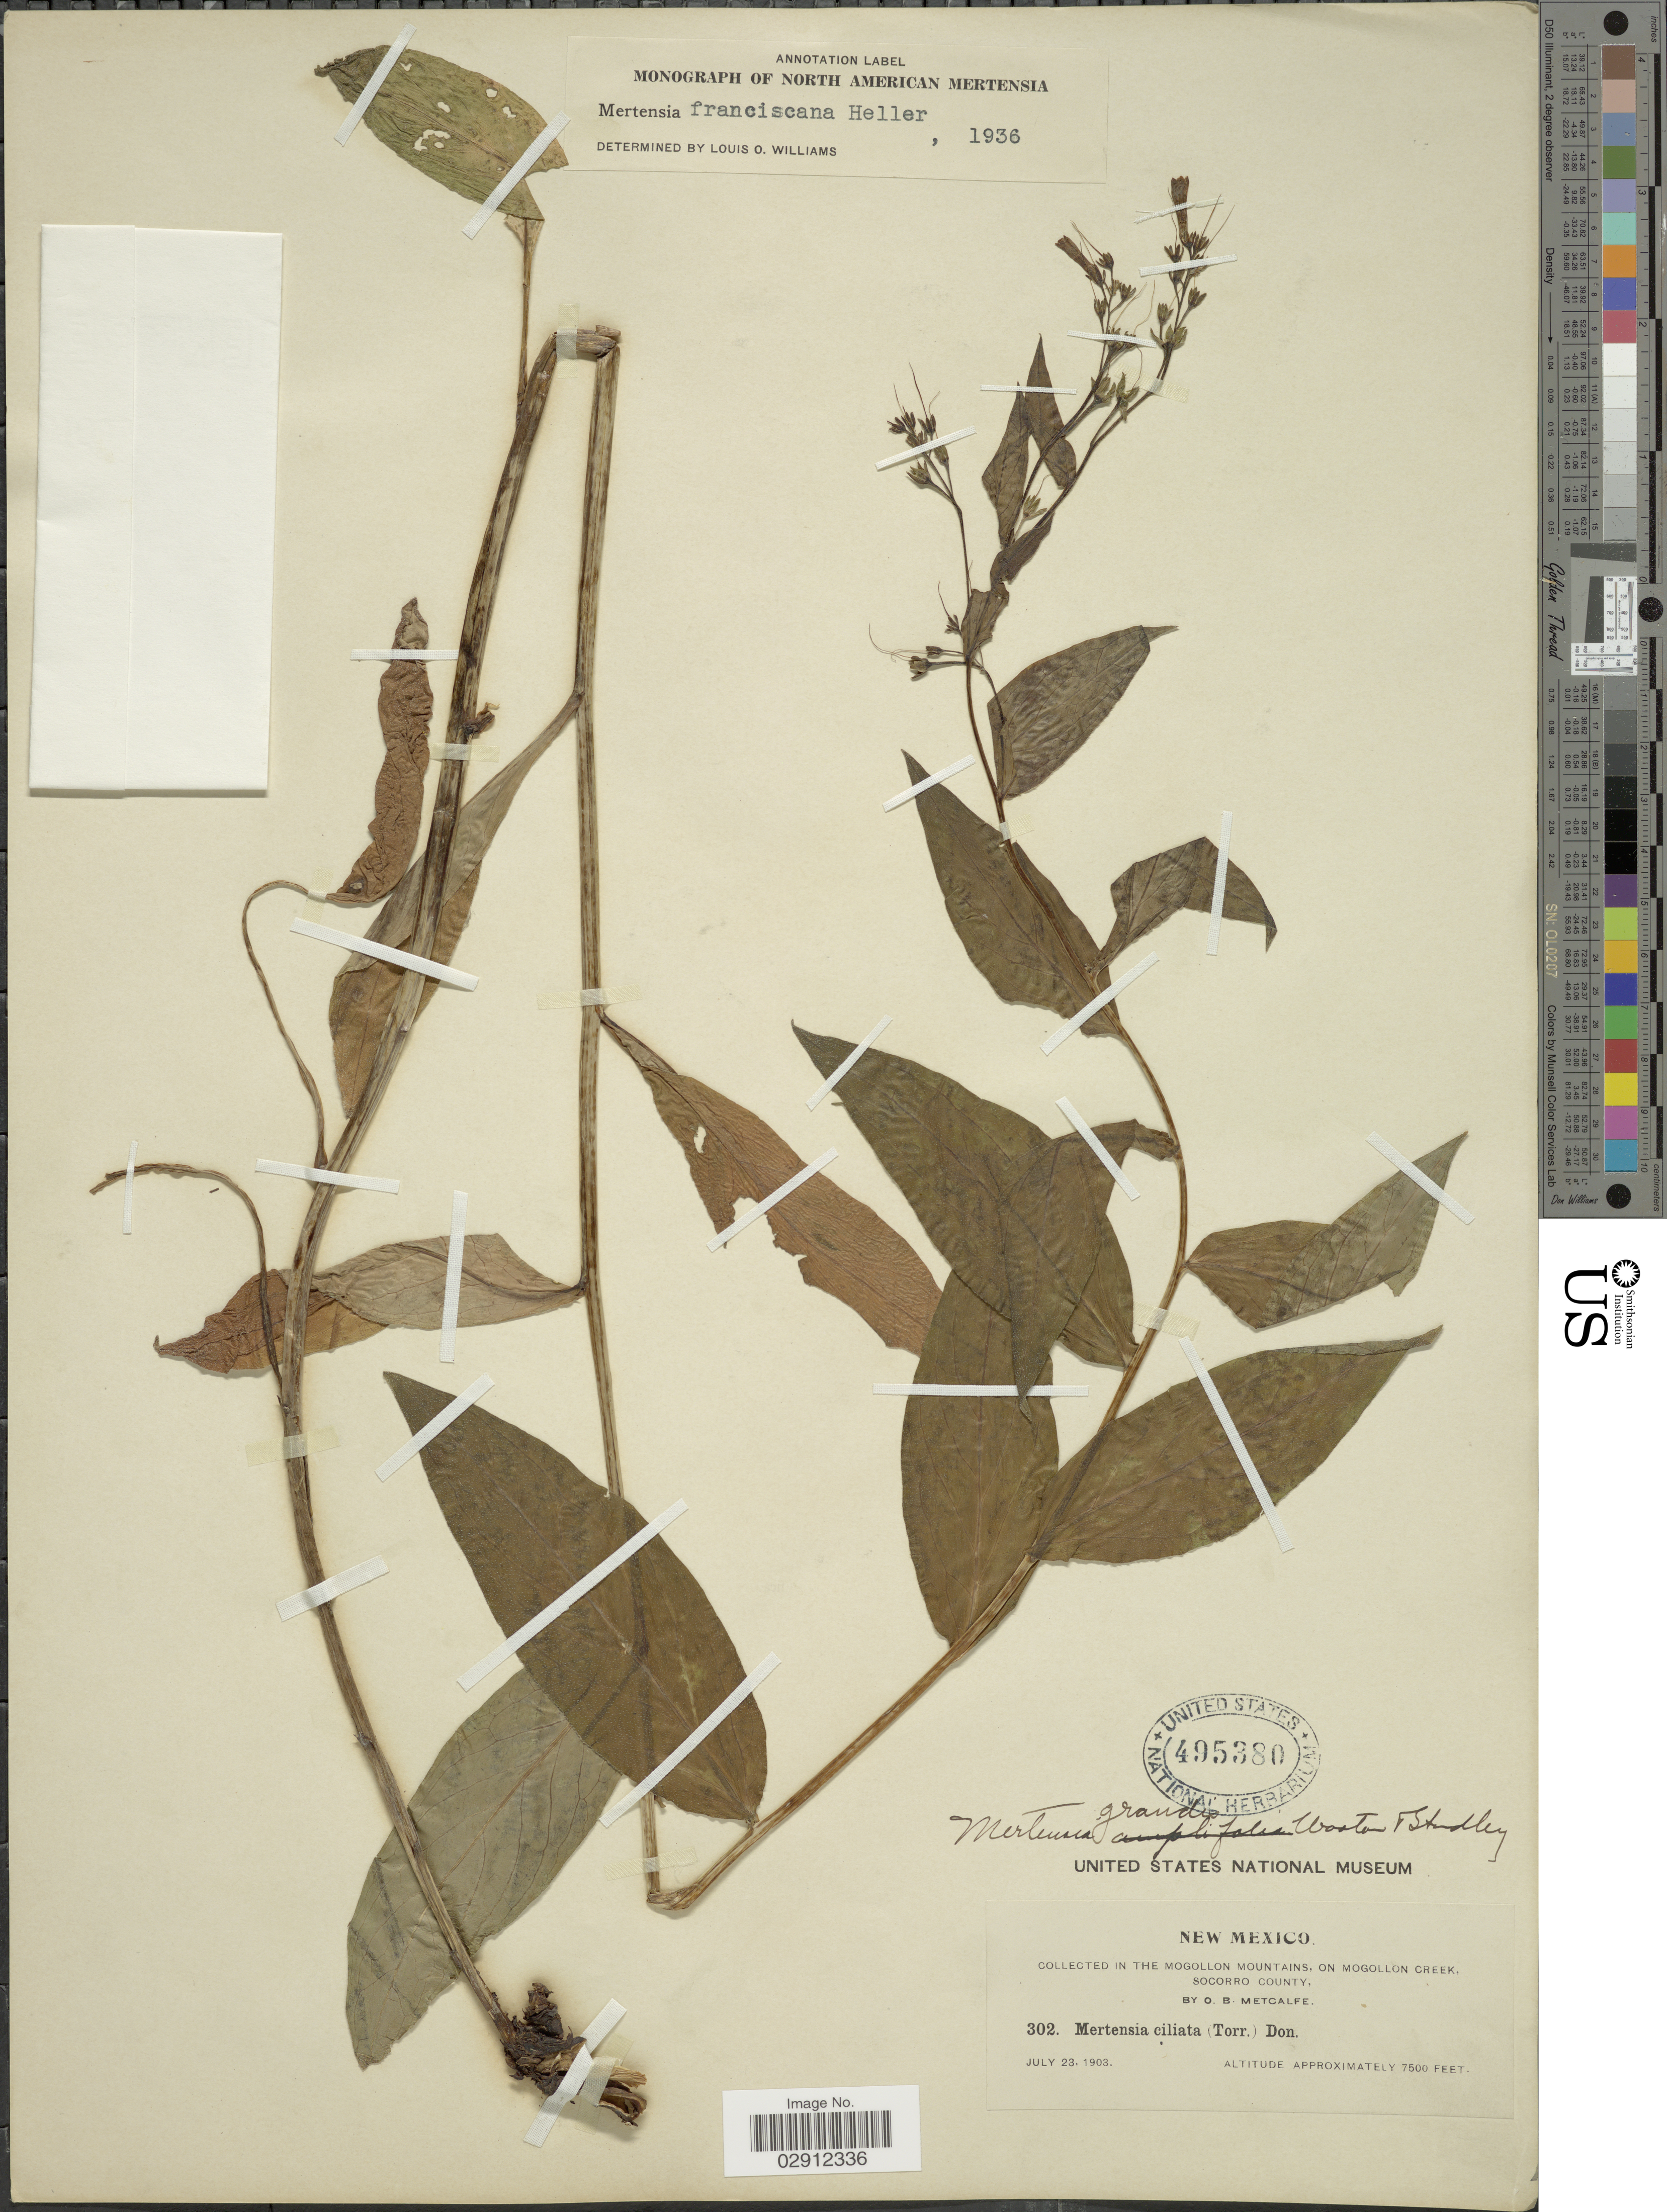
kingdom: Plantae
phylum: Tracheophyta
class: Magnoliopsida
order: Boraginales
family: Boraginaceae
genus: Mertensia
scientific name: Mertensia franciscana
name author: A. Heller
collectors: O. B. Metcalfe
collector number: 302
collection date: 1903-07-23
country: United States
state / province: New Mexico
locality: In the Mogollon Mountains, on Mogollon Creek, Socorro County.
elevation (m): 2286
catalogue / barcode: US 495380